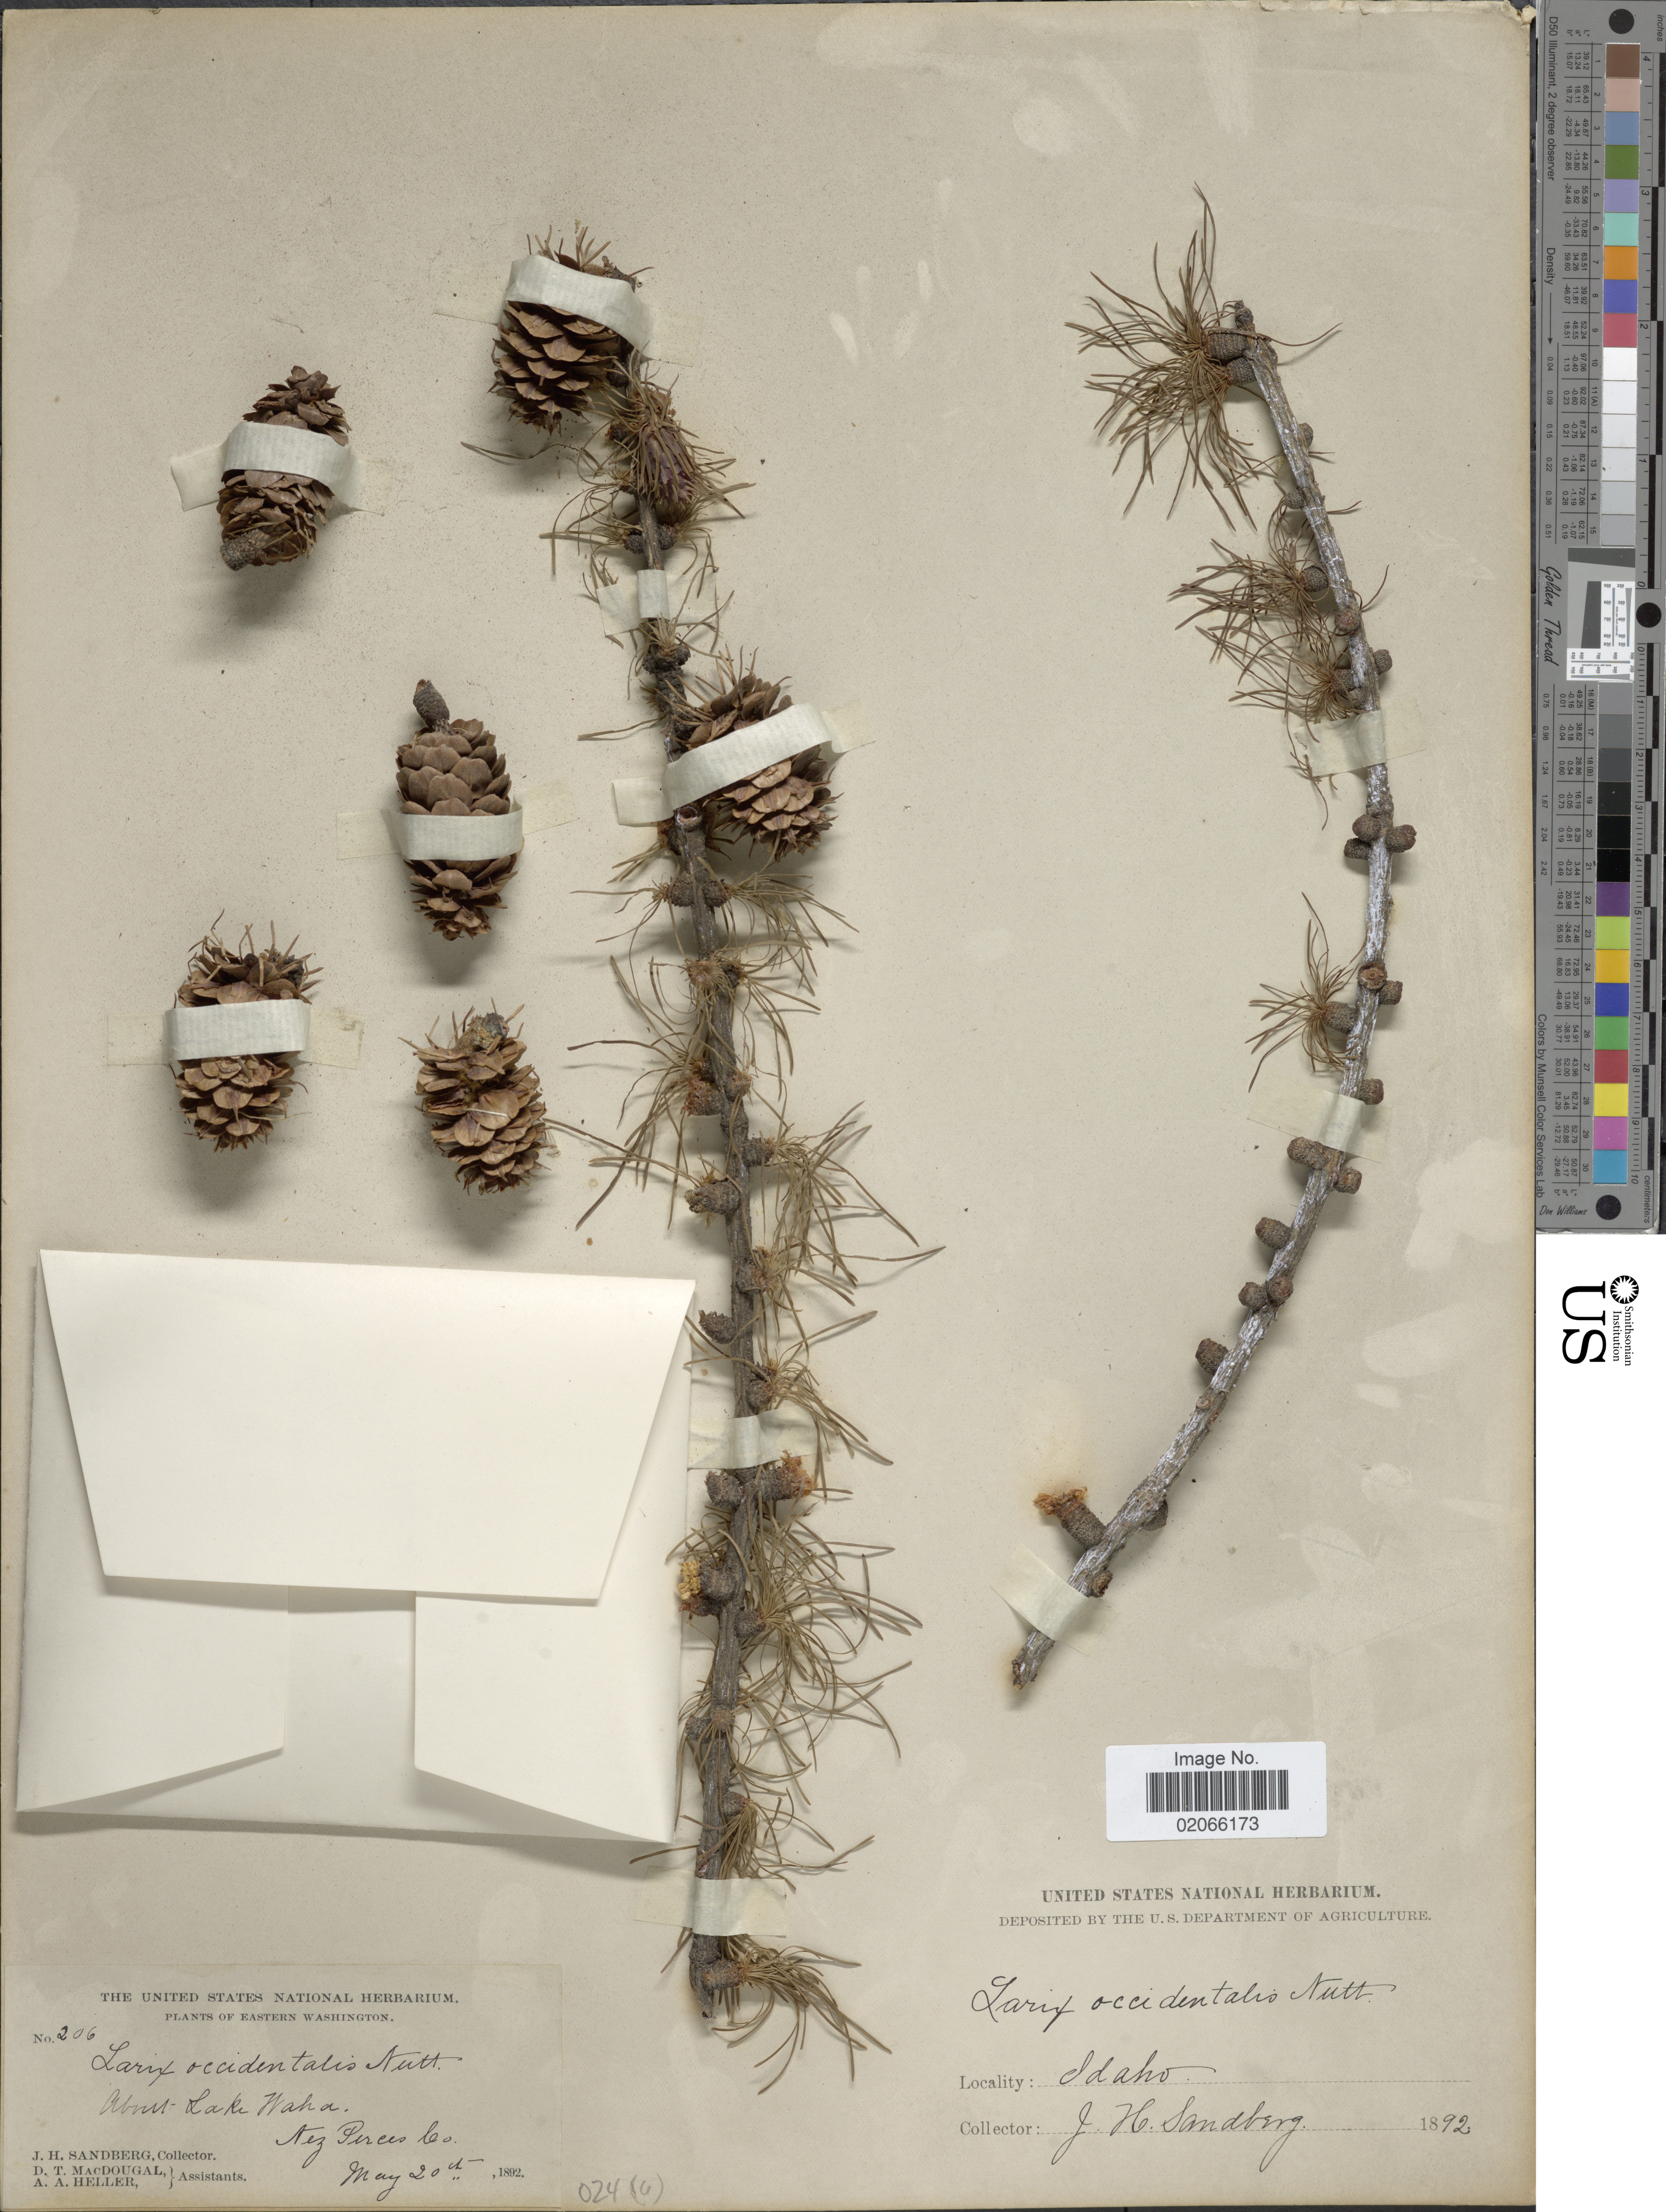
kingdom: Plantae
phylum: Tracheophyta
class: Pinopsida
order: Pinales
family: Pinaceae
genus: Larix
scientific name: Larix occidentalis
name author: Nutt.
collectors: J. H. Sandberg, D. T. MacDougal & A. A. Heller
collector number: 206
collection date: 1892-05-20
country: United States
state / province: Idaho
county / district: Nez Perce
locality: About Lake Waha